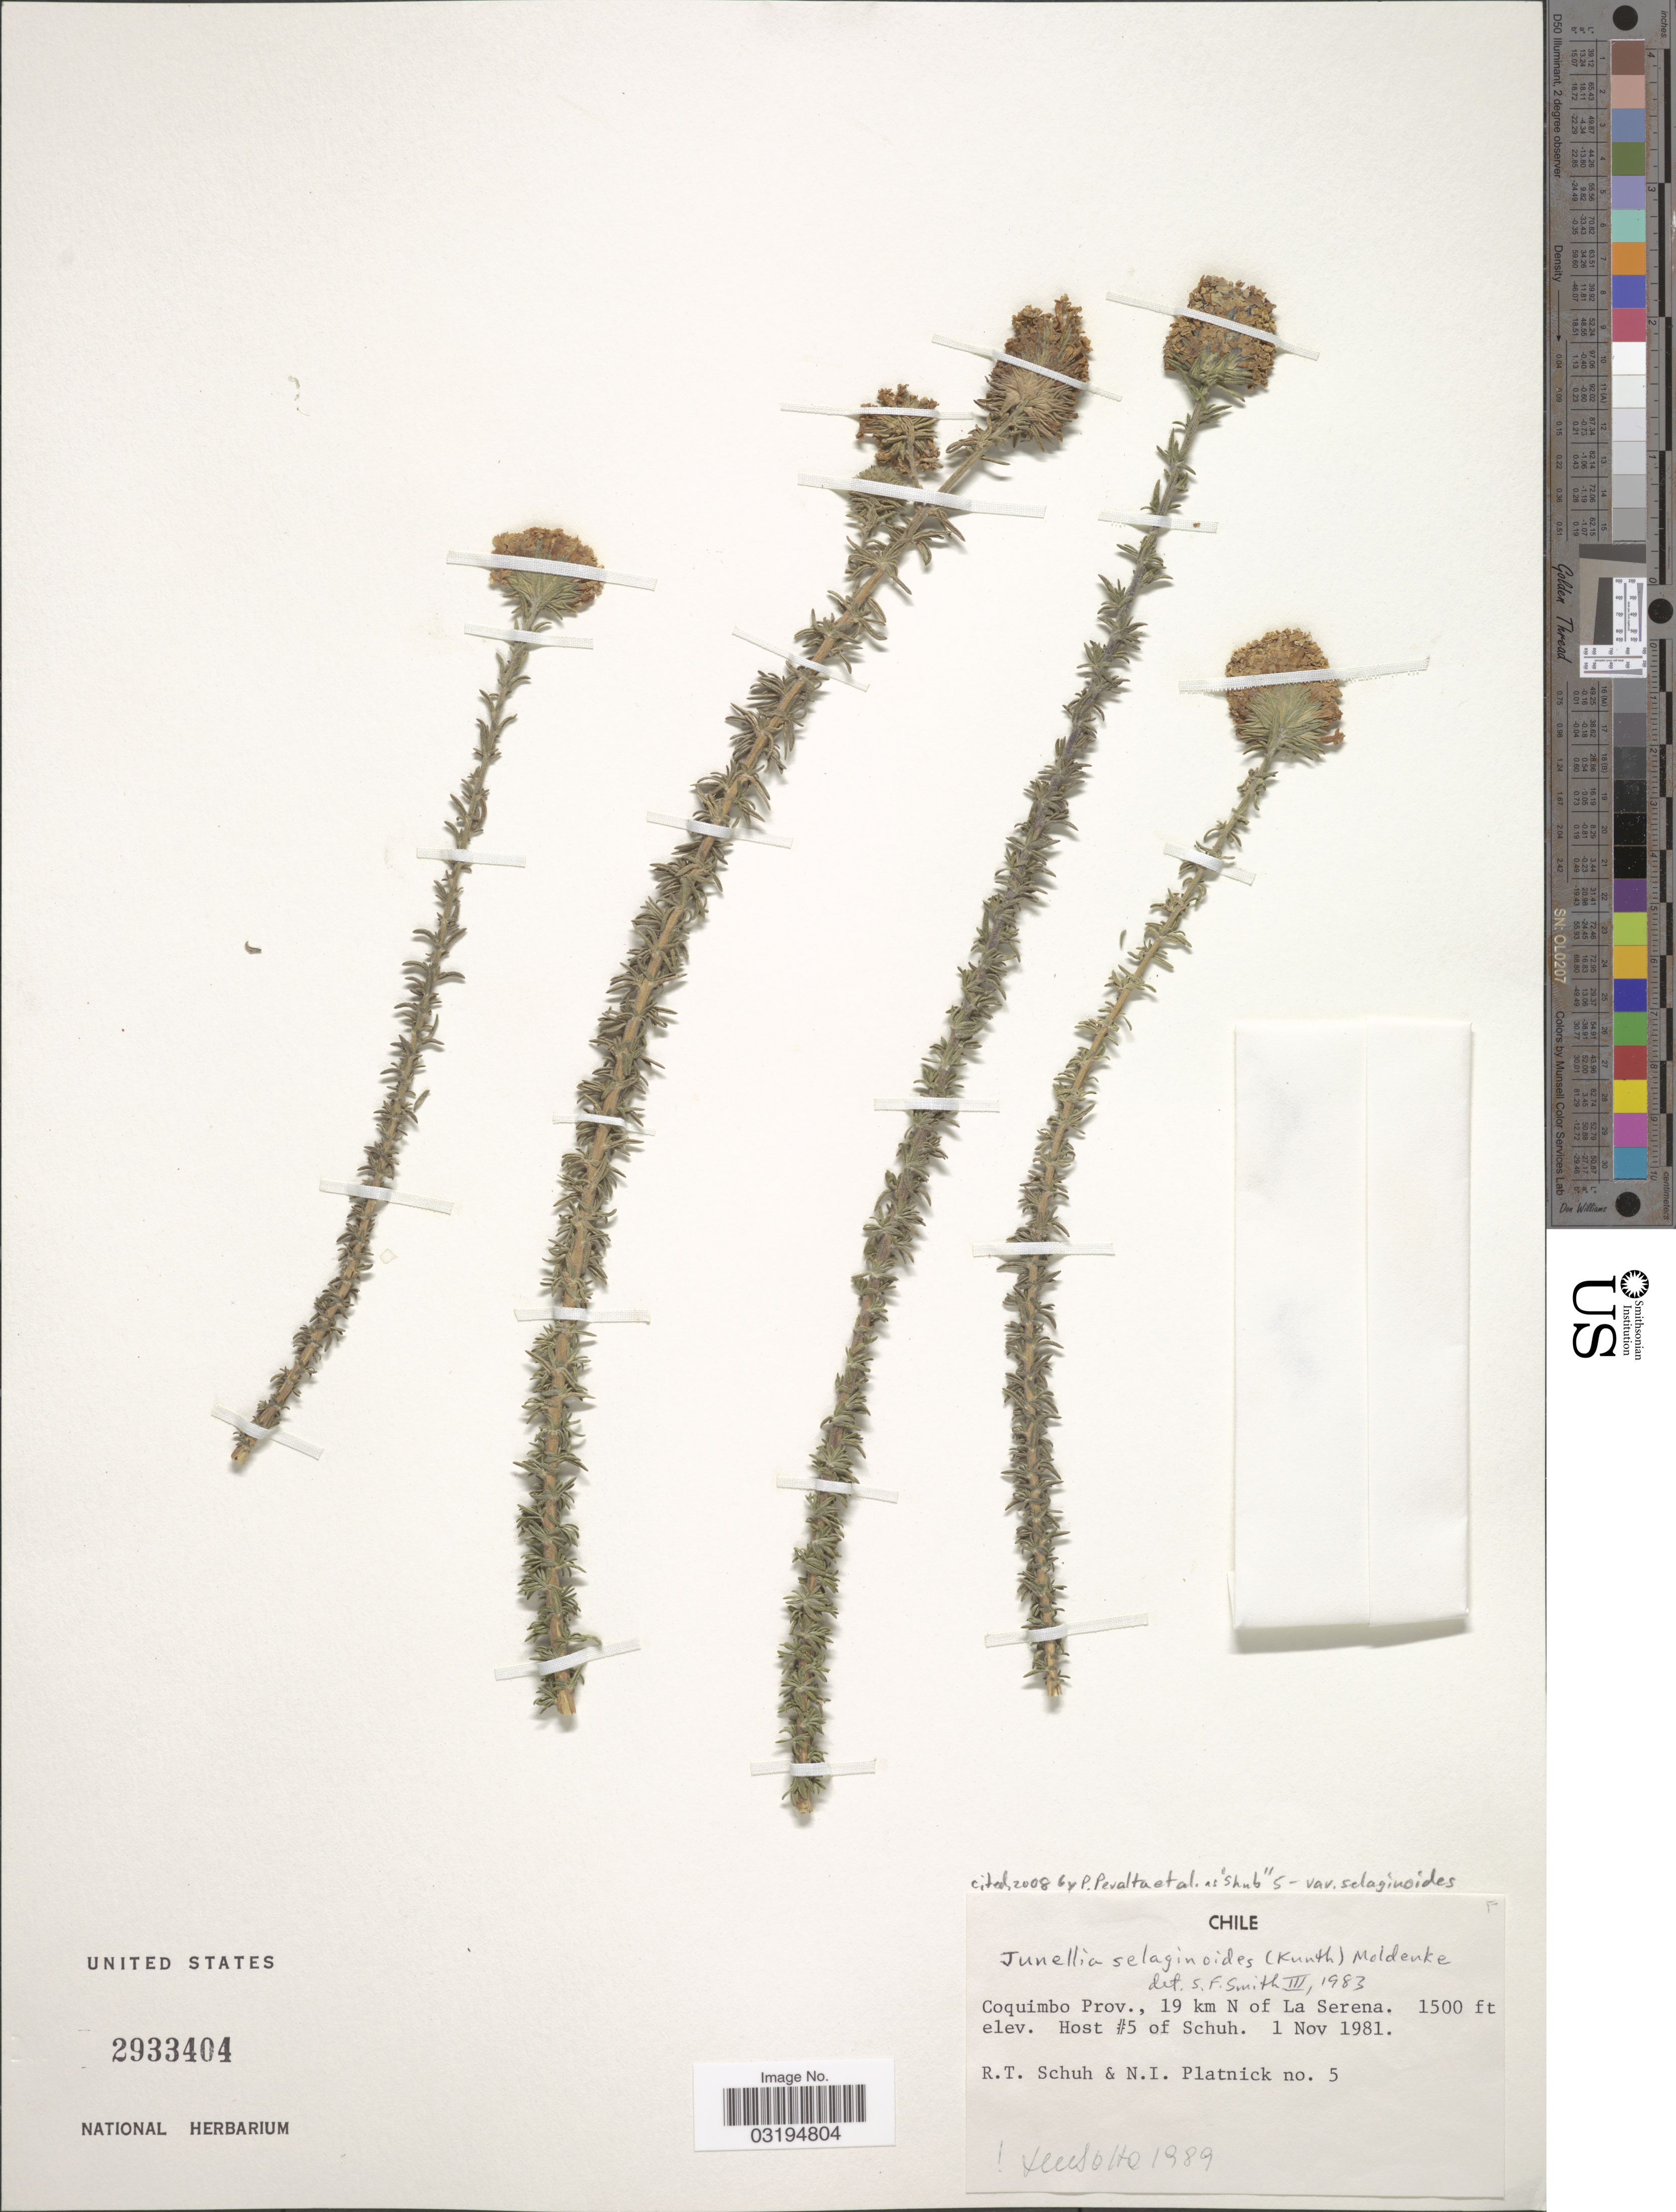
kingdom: Plantae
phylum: Tracheophyta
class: Magnoliopsida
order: Lamiales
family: Verbenaceae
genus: Junellia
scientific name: Junellia selaginoides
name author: (Kunth ex Walp.) Moldenke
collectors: R. Schuh & N. Platnick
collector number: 5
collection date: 1981-11-01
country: Chile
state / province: Coquimbo (IV)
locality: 19 km N of La Serena.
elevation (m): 457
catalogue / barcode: US 2933404